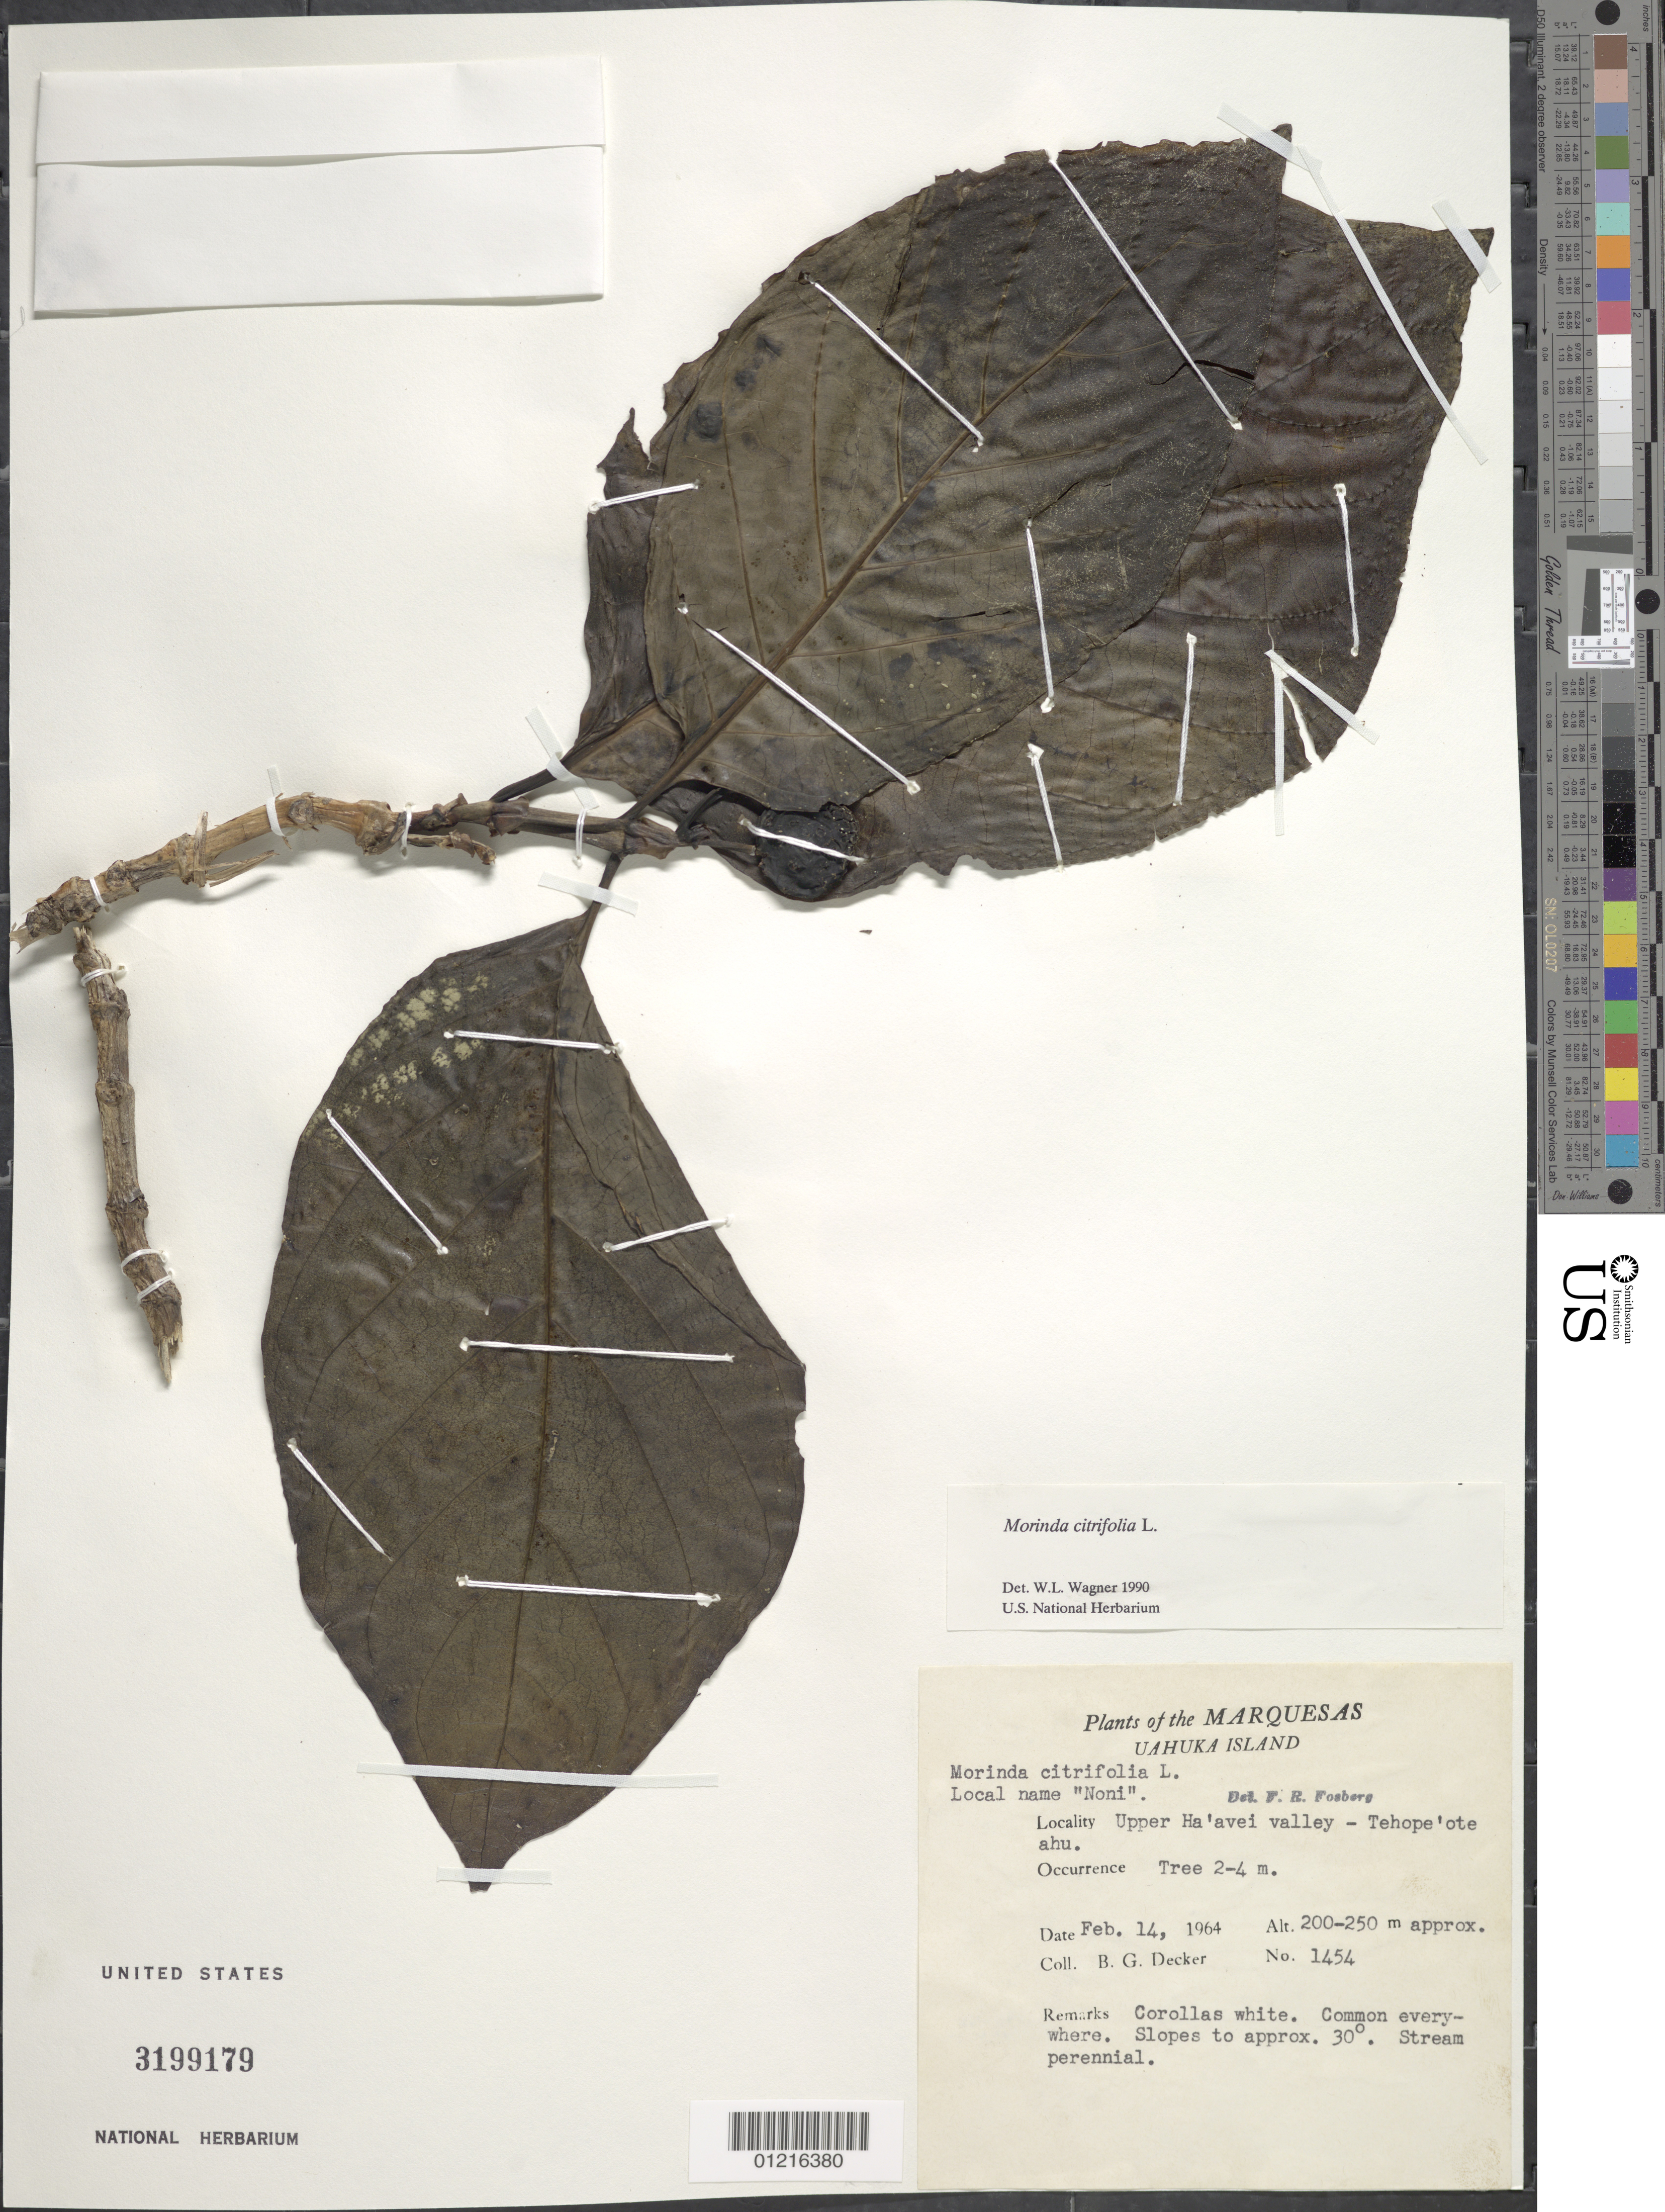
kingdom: Plantae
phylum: Tracheophyta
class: Magnoliopsida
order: Gentianales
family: Rubiaceae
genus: Morinda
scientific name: Morinda citrifolia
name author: L.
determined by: Wagner, W. L., (BOT), Smithsonian Institution - National Museum of Natural History (UNITED STATES)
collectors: B. G. Decker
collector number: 1454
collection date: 1964-02-14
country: French Polynesia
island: Ua Huka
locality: Upper Ha'avei Valley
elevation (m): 200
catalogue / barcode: US 3199179